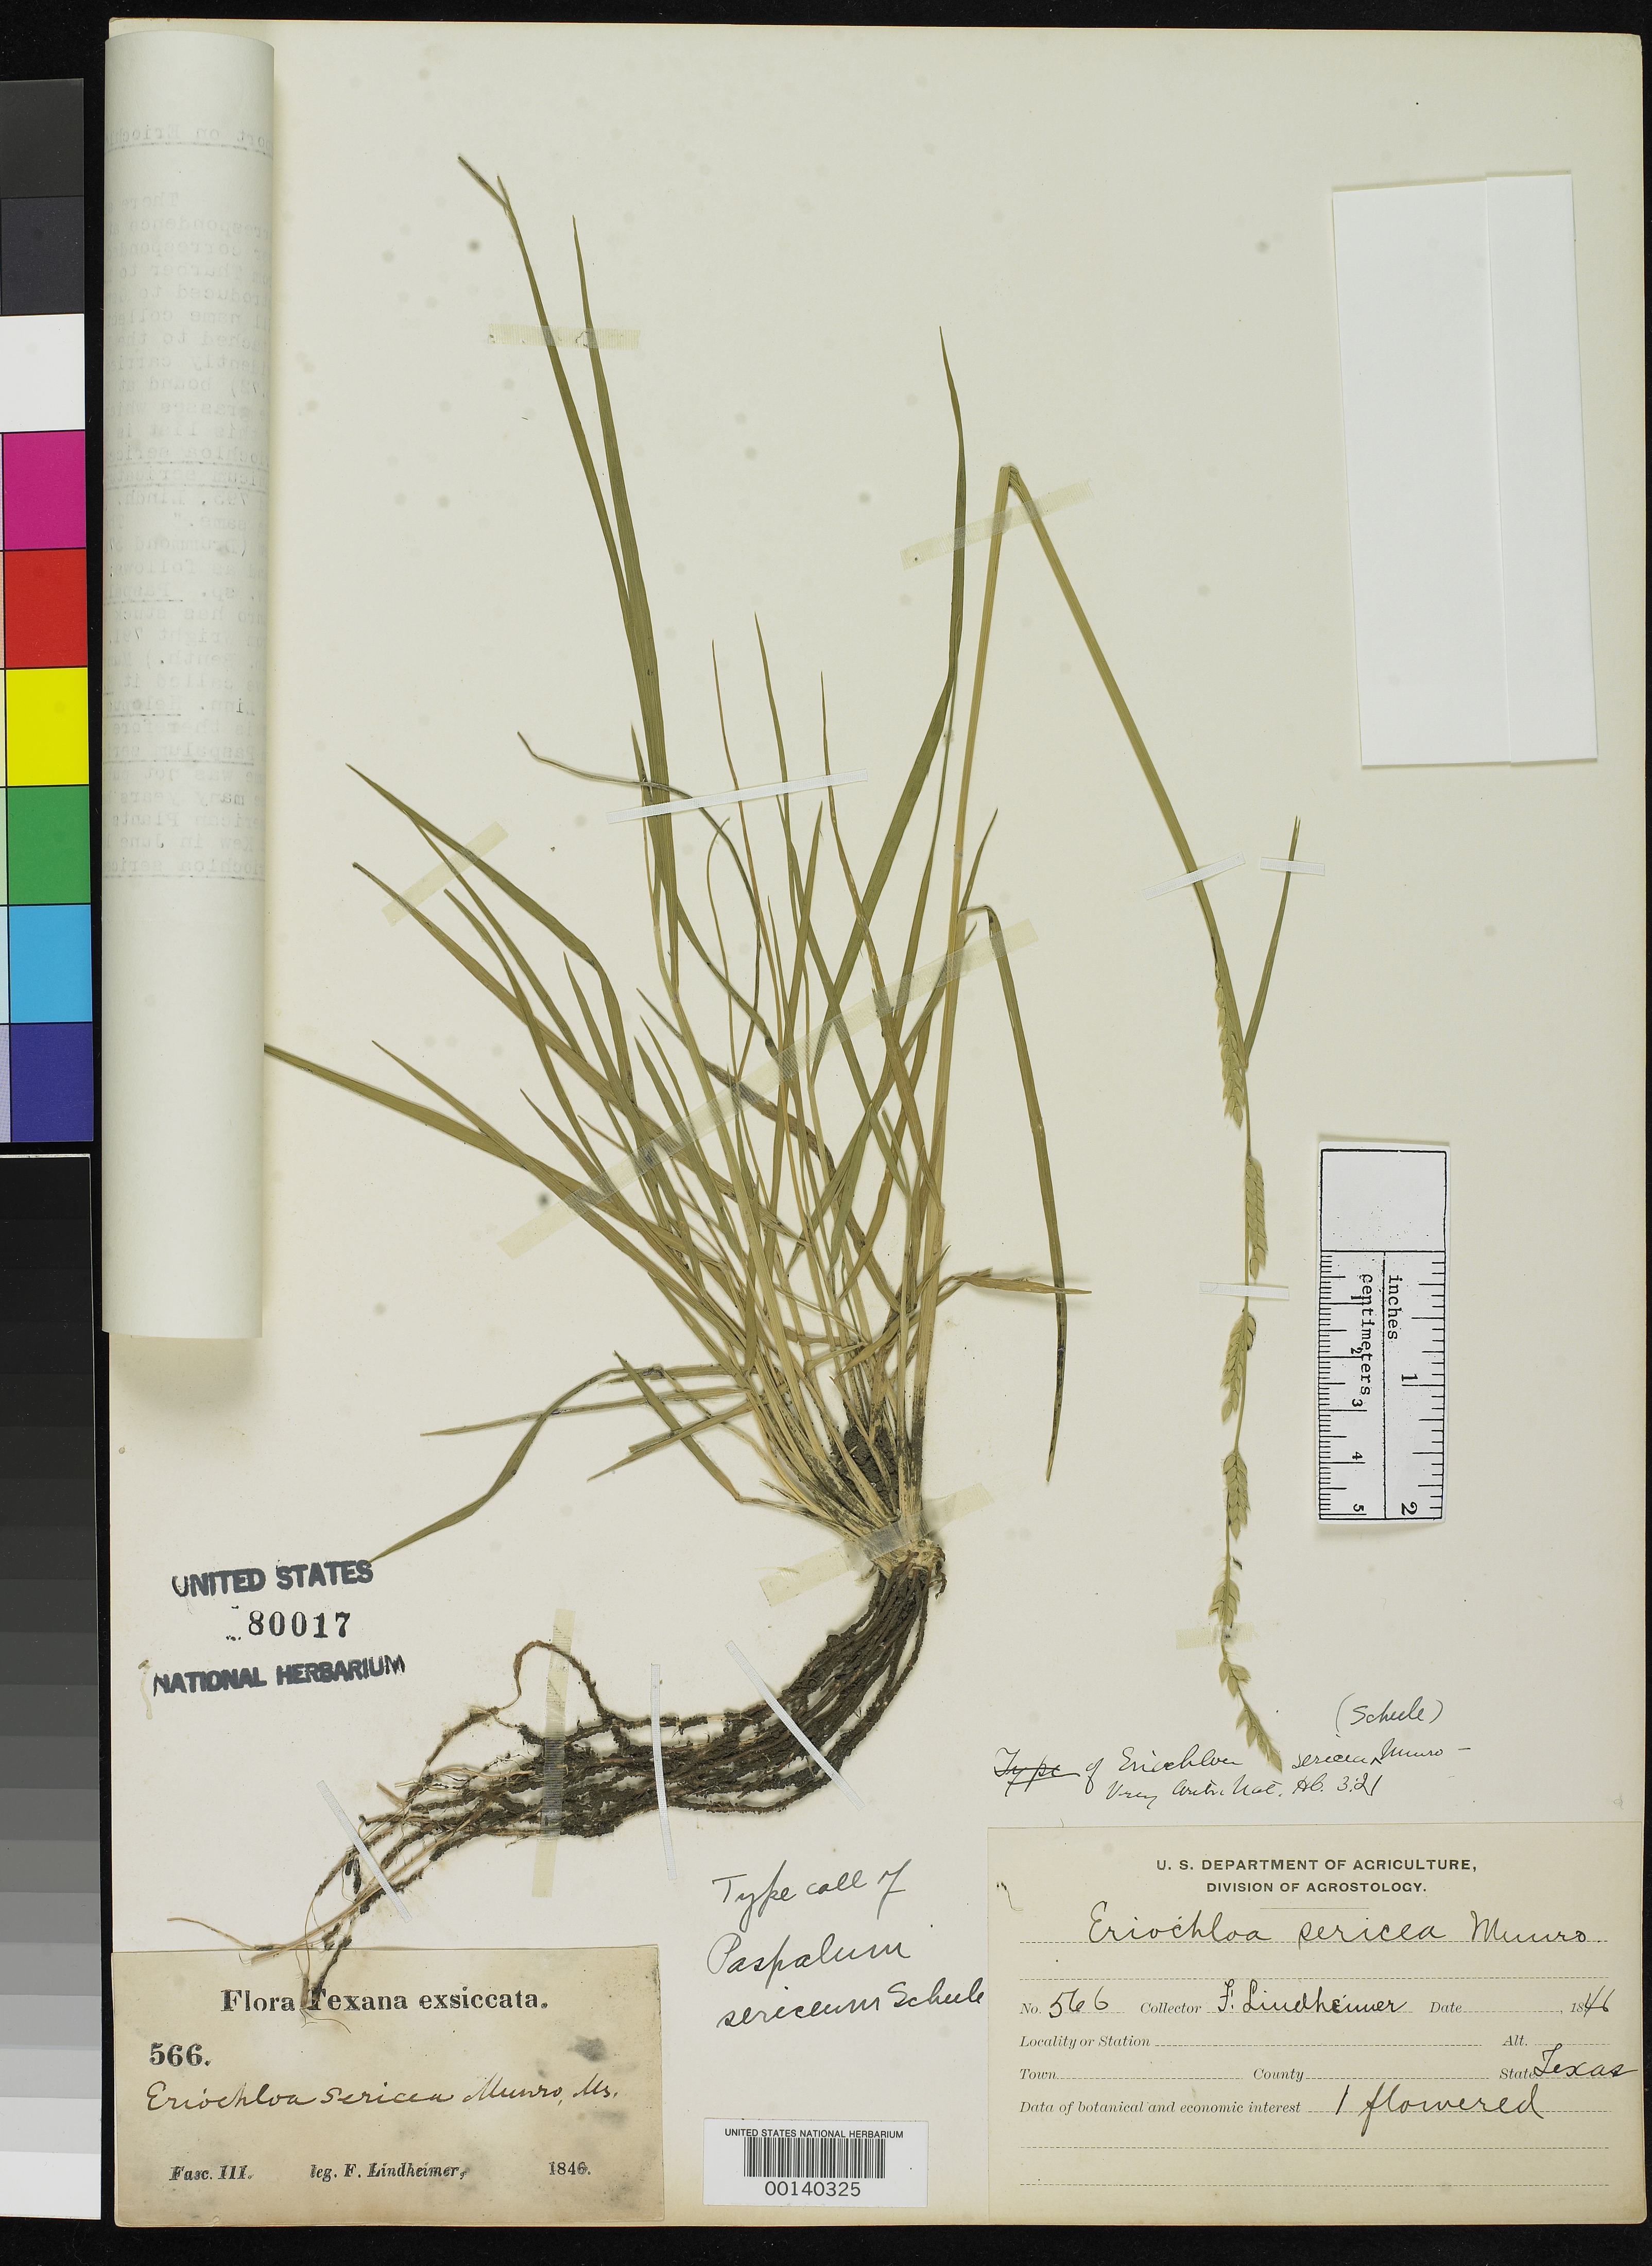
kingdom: Plantae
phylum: Tracheophyta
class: Liliopsida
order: Poales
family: Poaceae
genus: Paspalum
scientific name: Paspalum sericeum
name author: Scheele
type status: Isotype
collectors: F. J. Lindheimer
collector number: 566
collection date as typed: Jun 1846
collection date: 1846-06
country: United States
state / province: Texas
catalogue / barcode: US 80017